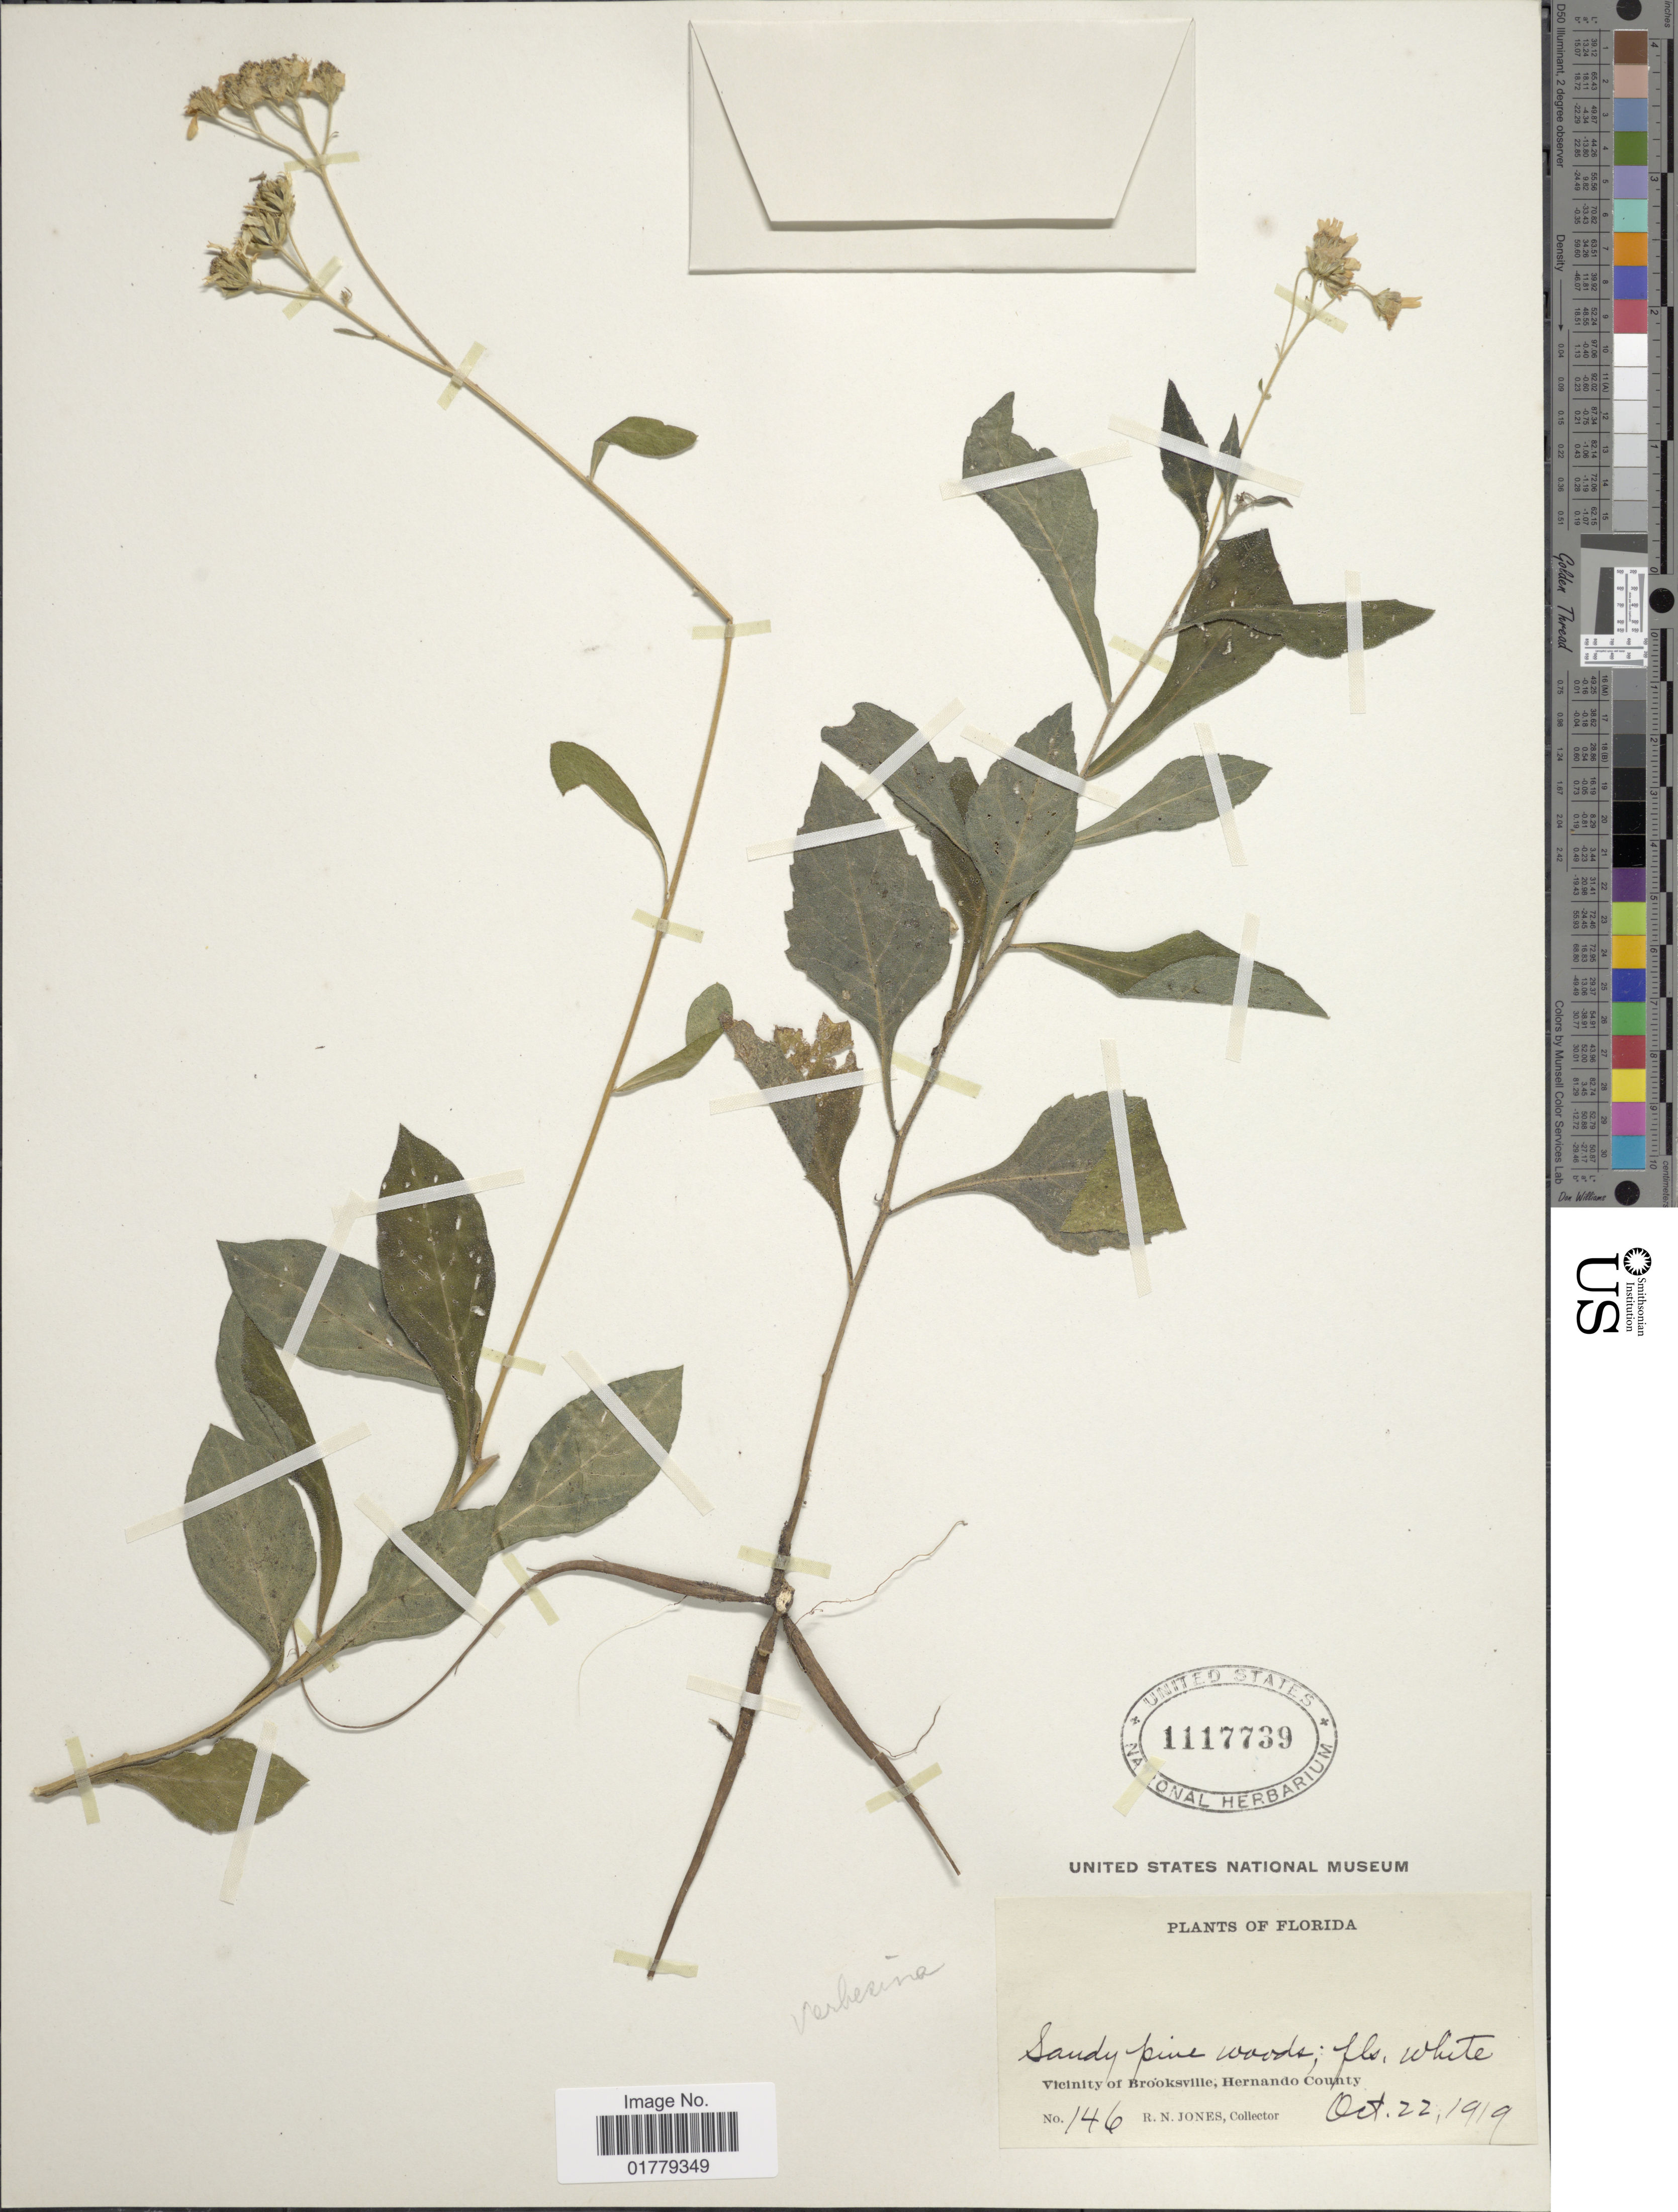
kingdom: Plantae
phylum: Tracheophyta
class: Magnoliopsida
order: Asterales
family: Asteraceae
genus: Verbesina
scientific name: Verbesina virginica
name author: L.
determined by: Strong, Mark T., (BOT), Smithsonian Institution - National Museum of Natural History (UNITED STATES)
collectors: R. N. Jones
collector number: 146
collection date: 1919-10-22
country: United States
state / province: Florida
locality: Vicinity of Brooksville, Hernando County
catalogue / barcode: US 1117739